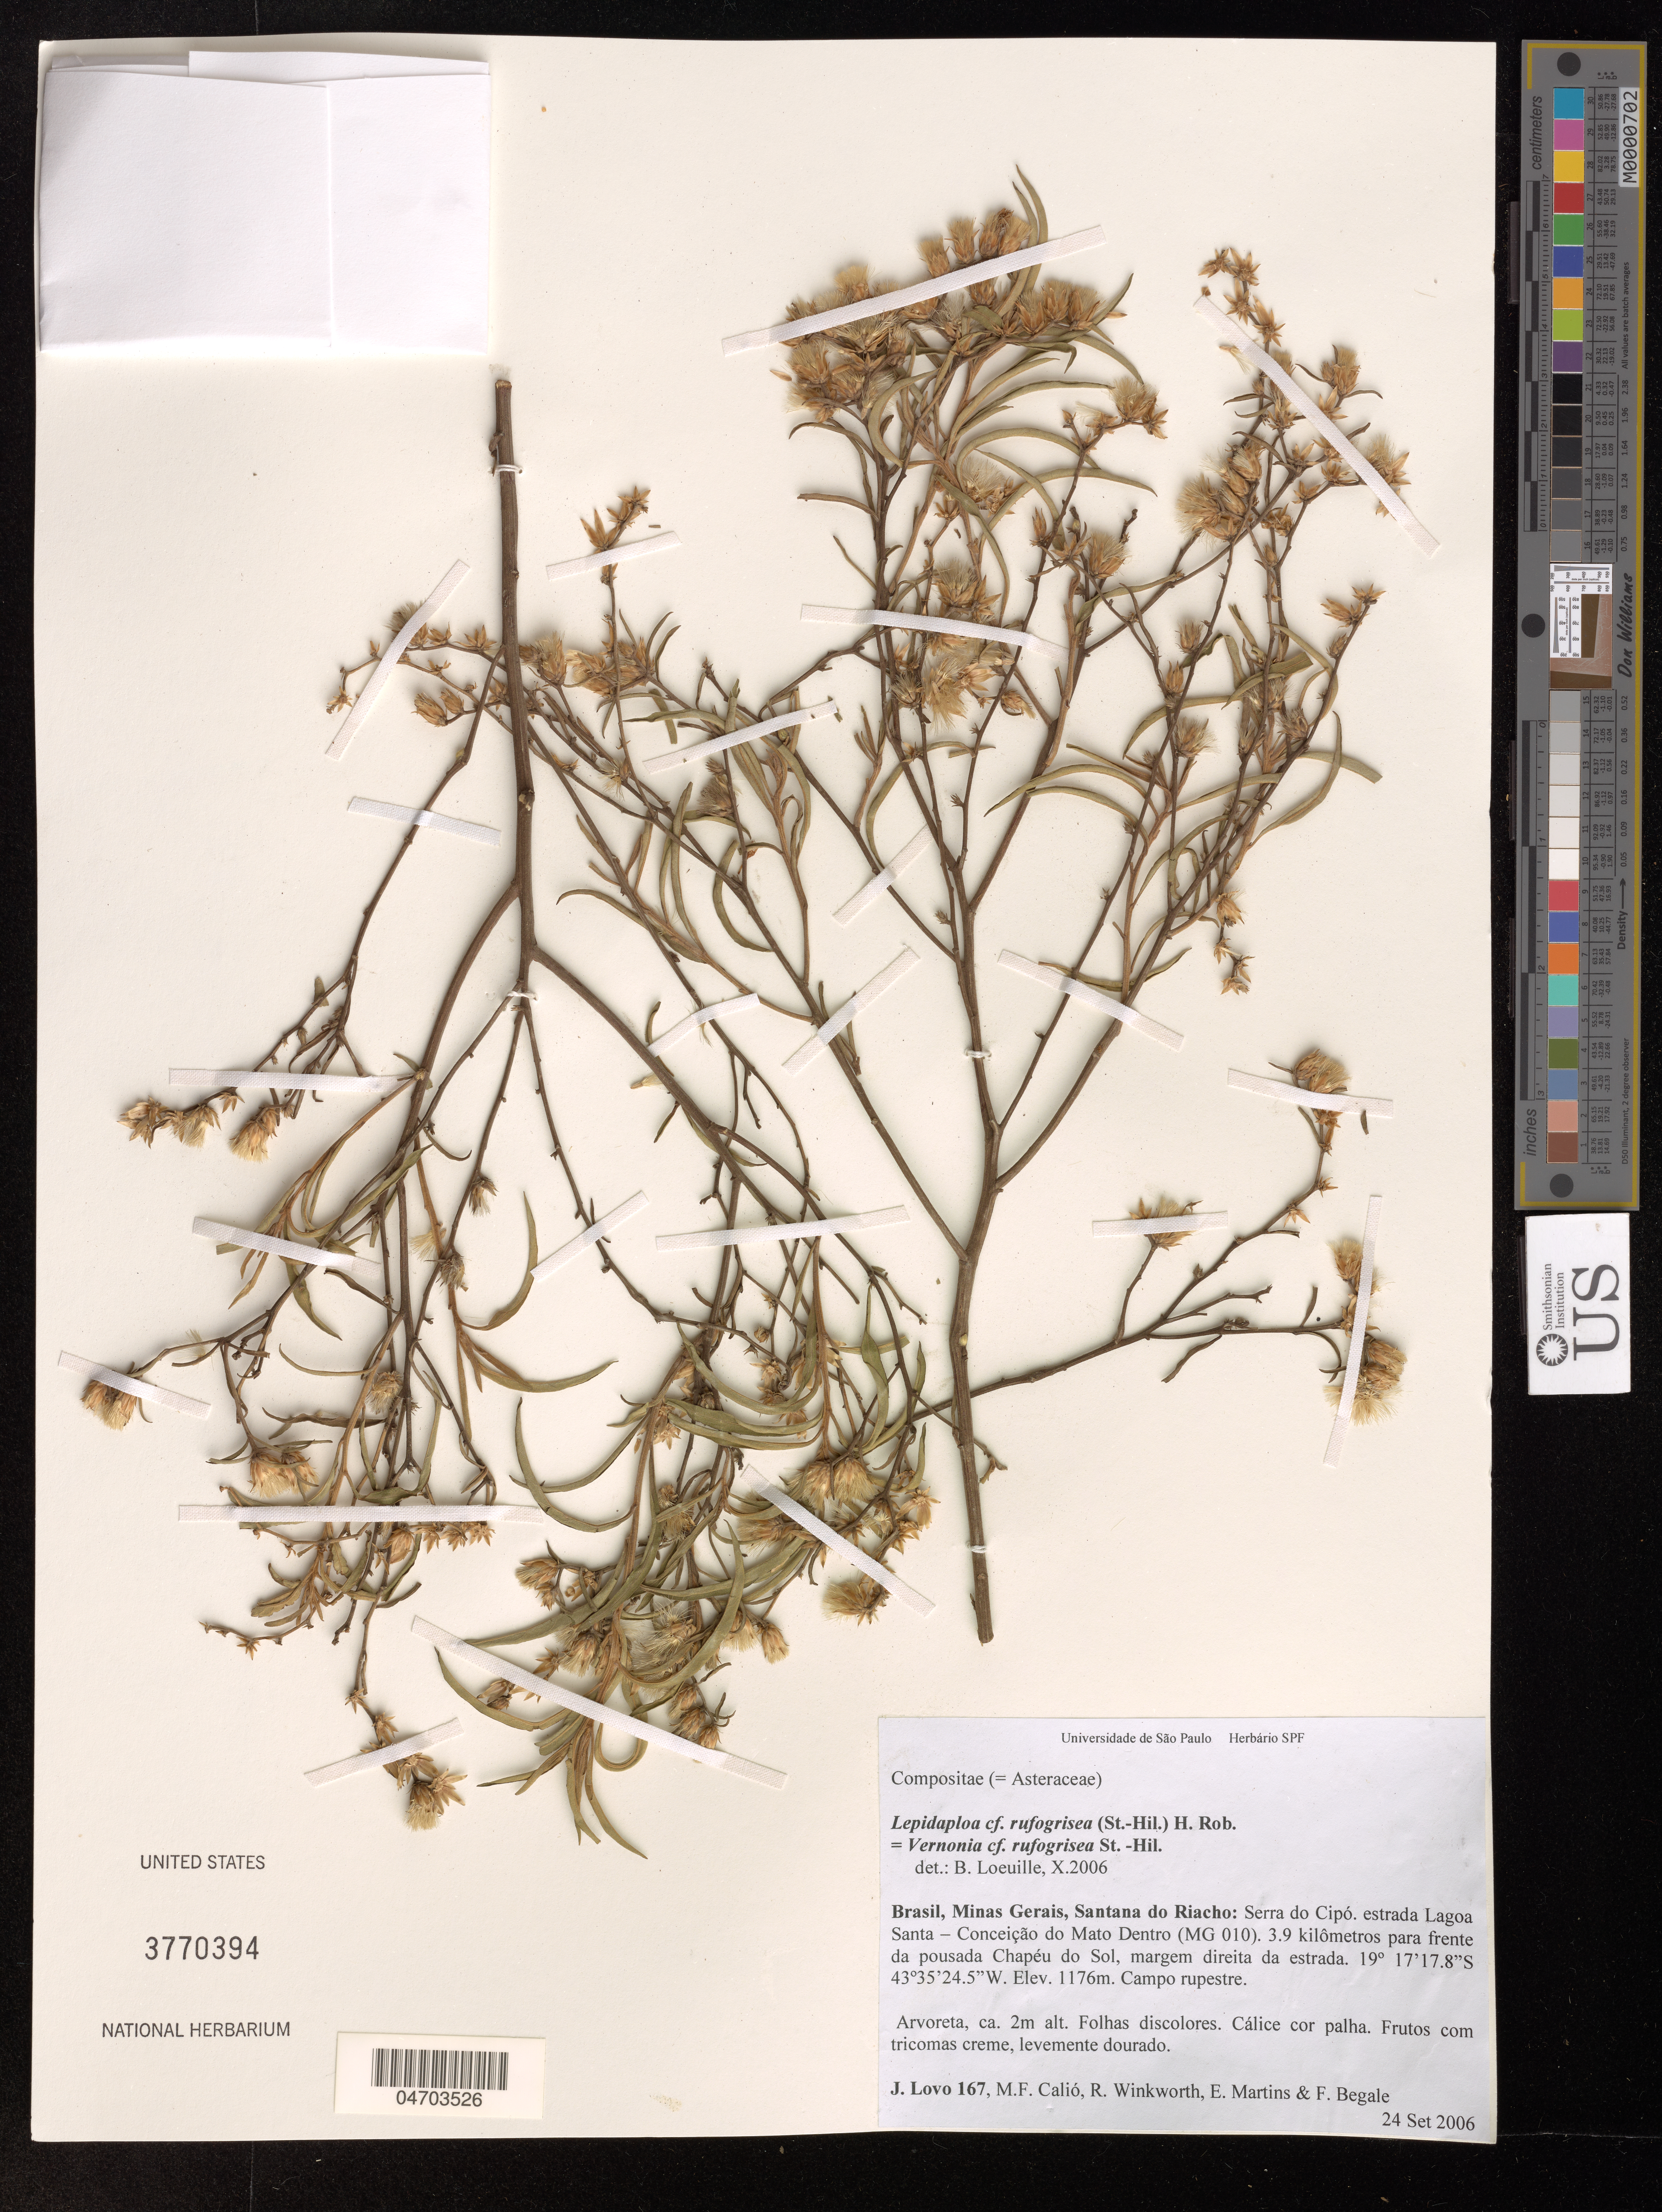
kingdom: Plantae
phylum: Tracheophyta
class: Magnoliopsida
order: Asterales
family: Asteraceae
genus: Lepidaploa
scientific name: Lepidaploa rufogrisea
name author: (A. St.-Hil.) H. Rob.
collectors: J. Lovo, M. Calió, R. Winkworth & E. Martins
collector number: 167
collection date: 2006-09-24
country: Brazil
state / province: Minas Gerais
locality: Santana do Riacho: Serra do Cipó. estrada Lagoa Santa - Conceicäo do Mato Dentro 3.9 kilômetros.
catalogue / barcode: US 3770394